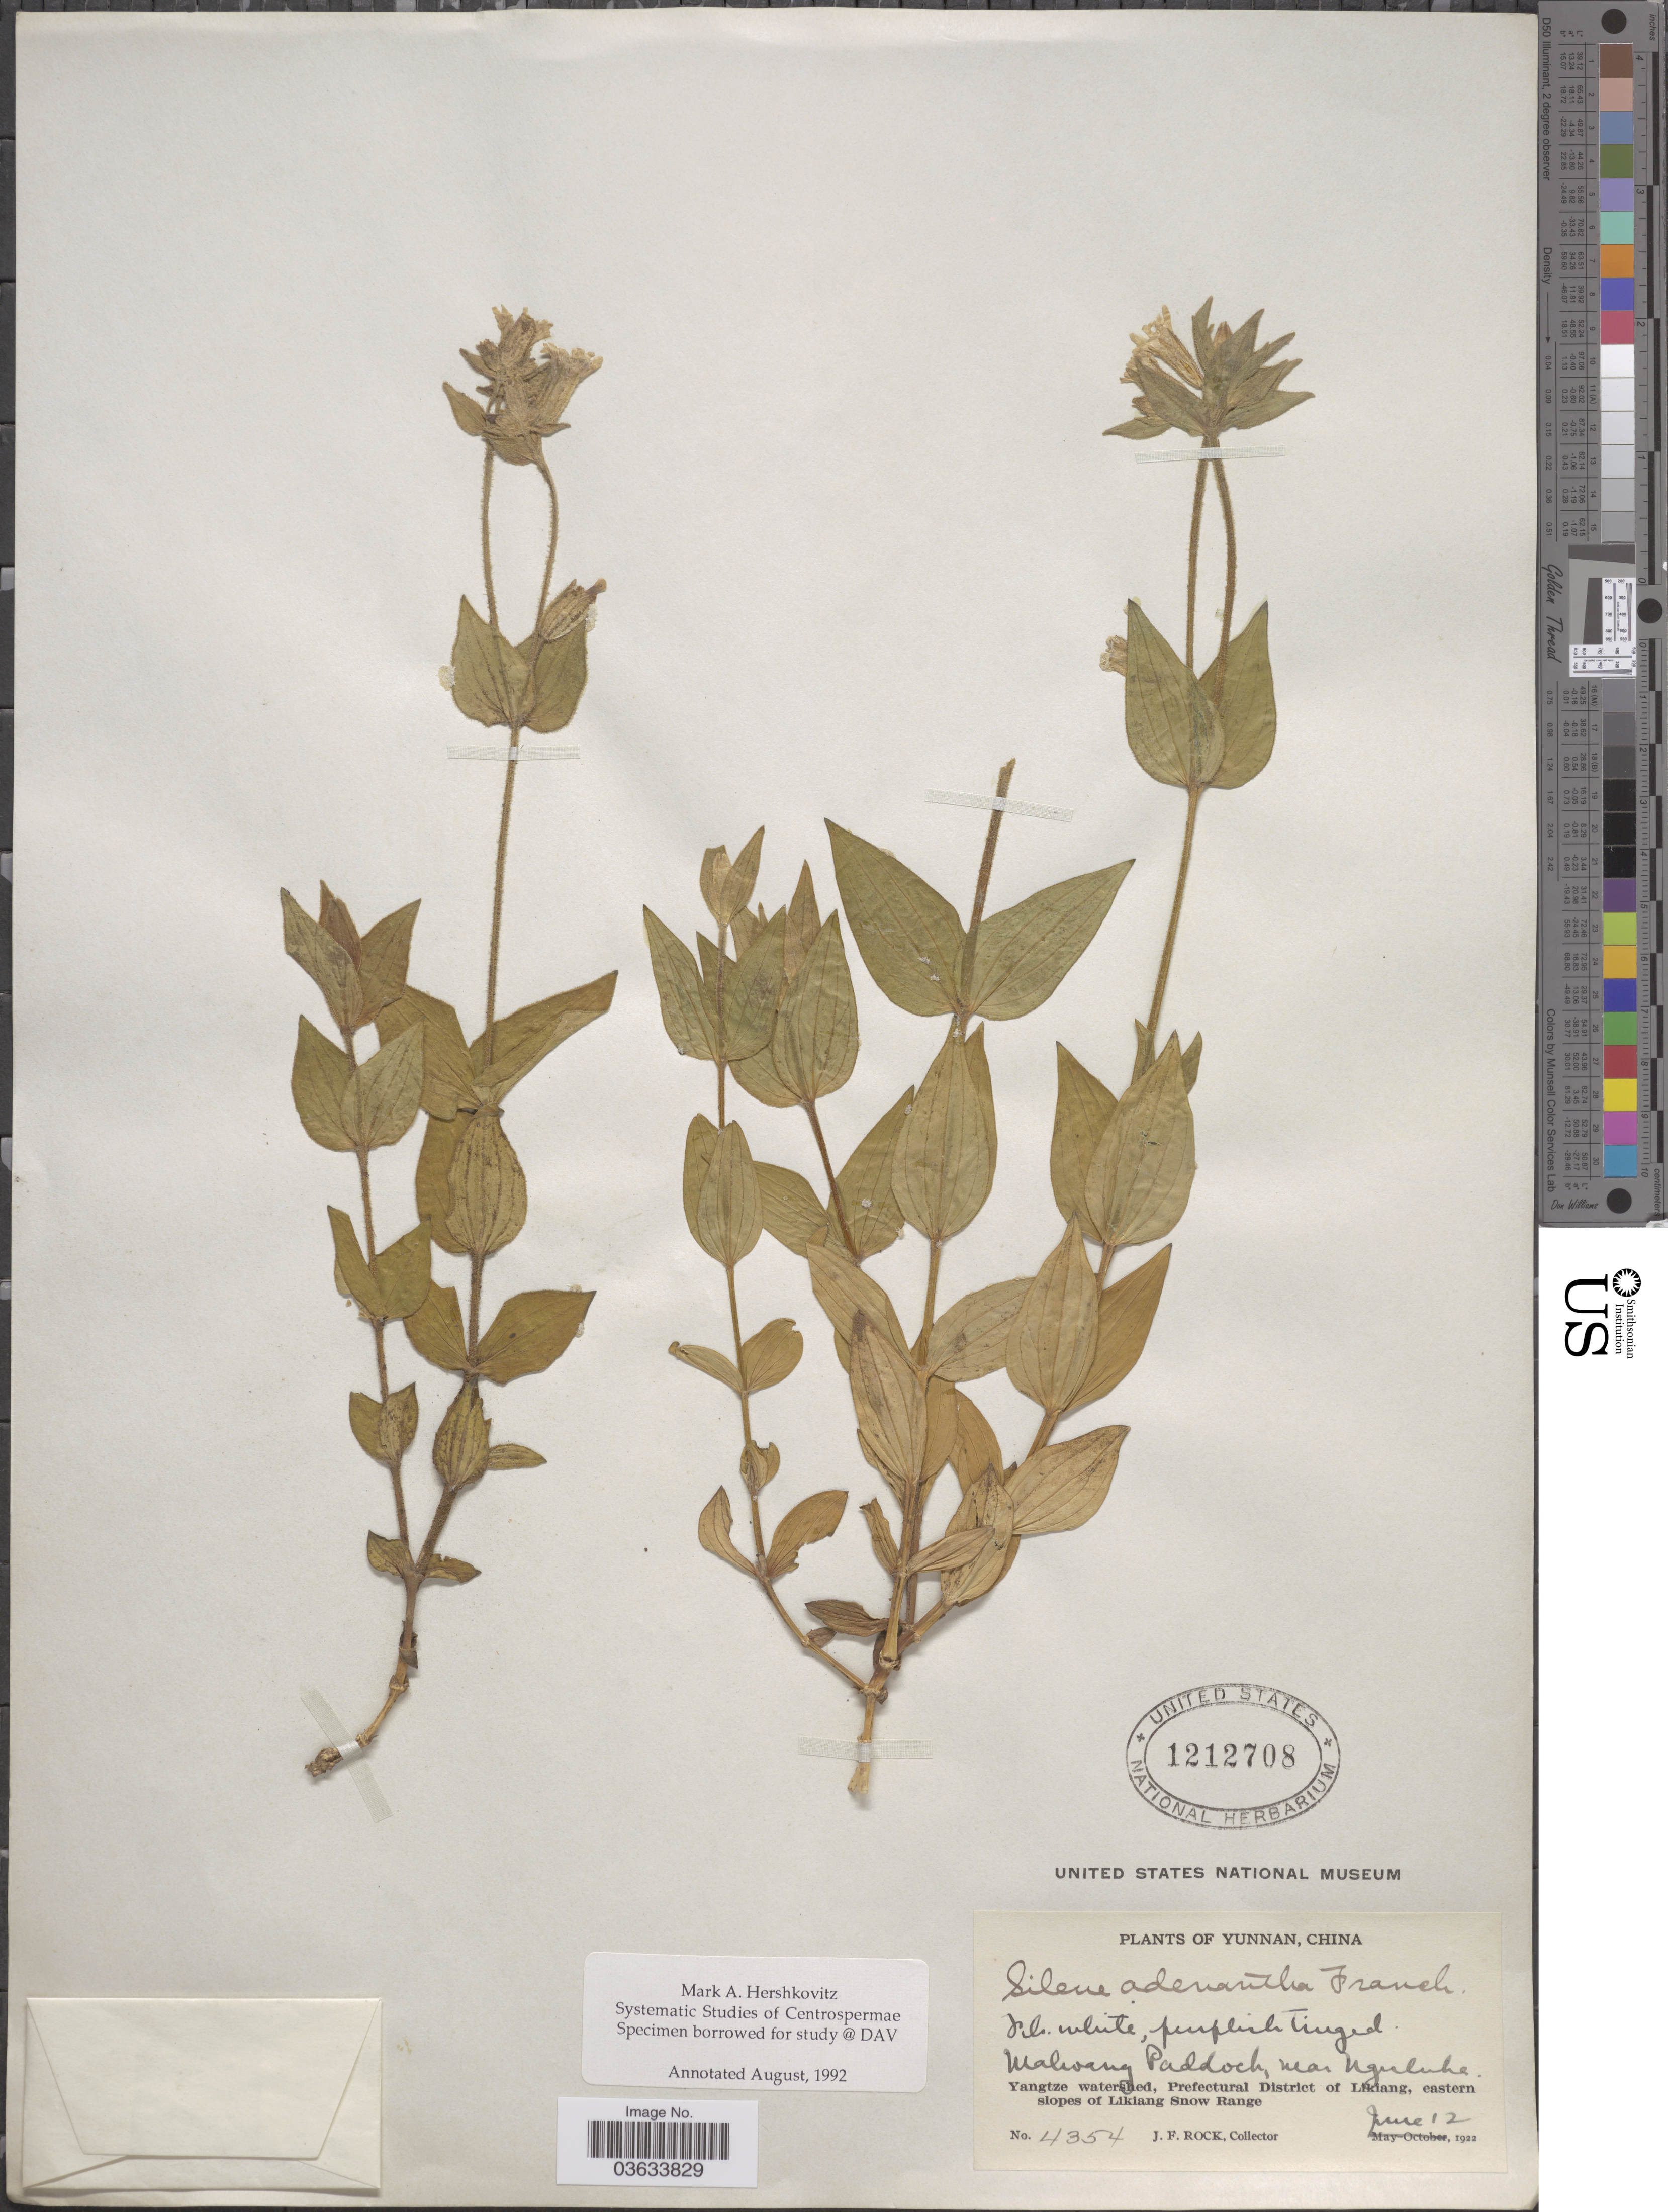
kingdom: Plantae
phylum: Tracheophyta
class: Magnoliopsida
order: Caryophyllales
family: Caryophyllaceae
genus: Silene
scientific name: Silene adenantha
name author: Franch.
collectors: J. Rock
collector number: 4354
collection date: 1922-06-12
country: China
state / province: Yunnan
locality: Makong Paddock, near Nguluke. Yangtze watershed, Prefectural District of Likiang, eastern slopes of Likiang Snow Range.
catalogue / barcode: US 1212708